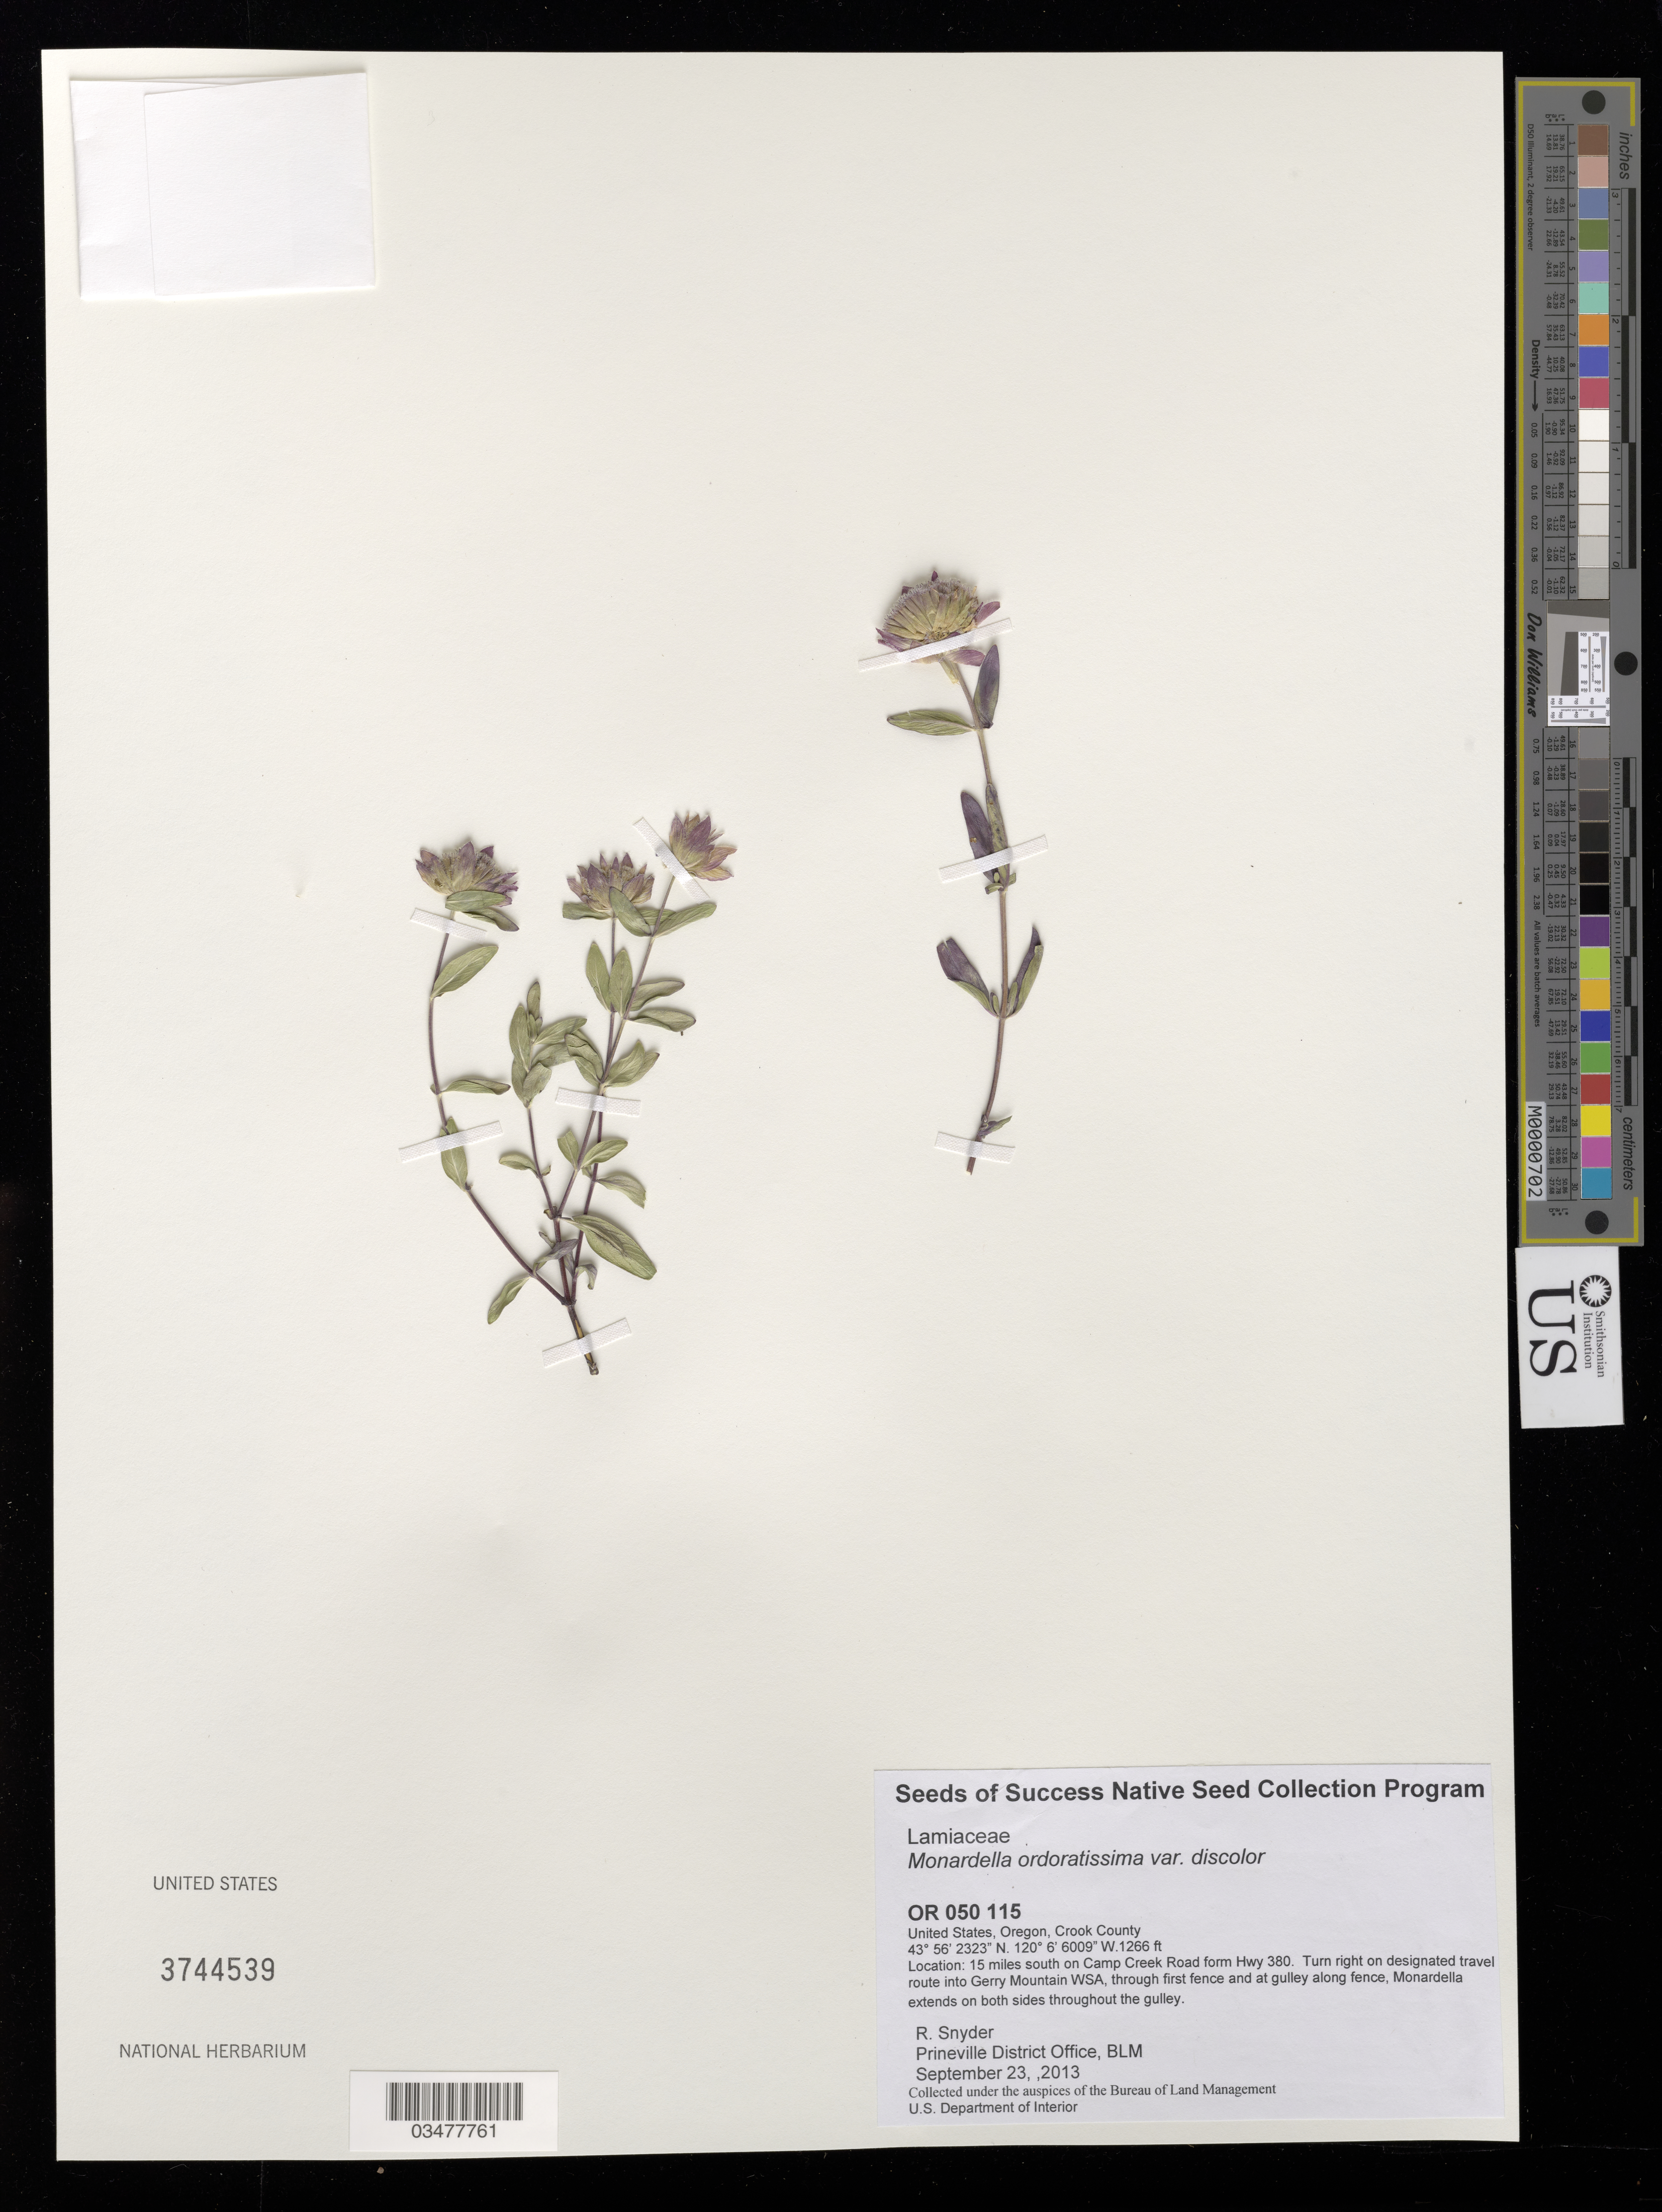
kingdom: Plantae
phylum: Tracheophyta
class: Magnoliopsida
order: Lamiales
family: Lamiaceae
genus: Monardella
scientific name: Monardella odoratissima var. discolor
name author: (Greene) H. St. John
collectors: R. Snyder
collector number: OR 050 115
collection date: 2013-09-23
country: United States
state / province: Oregon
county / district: Crook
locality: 15 mi. S on Camp Creek Rd from Hwy 380, Gerry Mountain WSA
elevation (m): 386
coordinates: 43 56 2323 N, 120 06 6009 W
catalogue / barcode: US 3744539